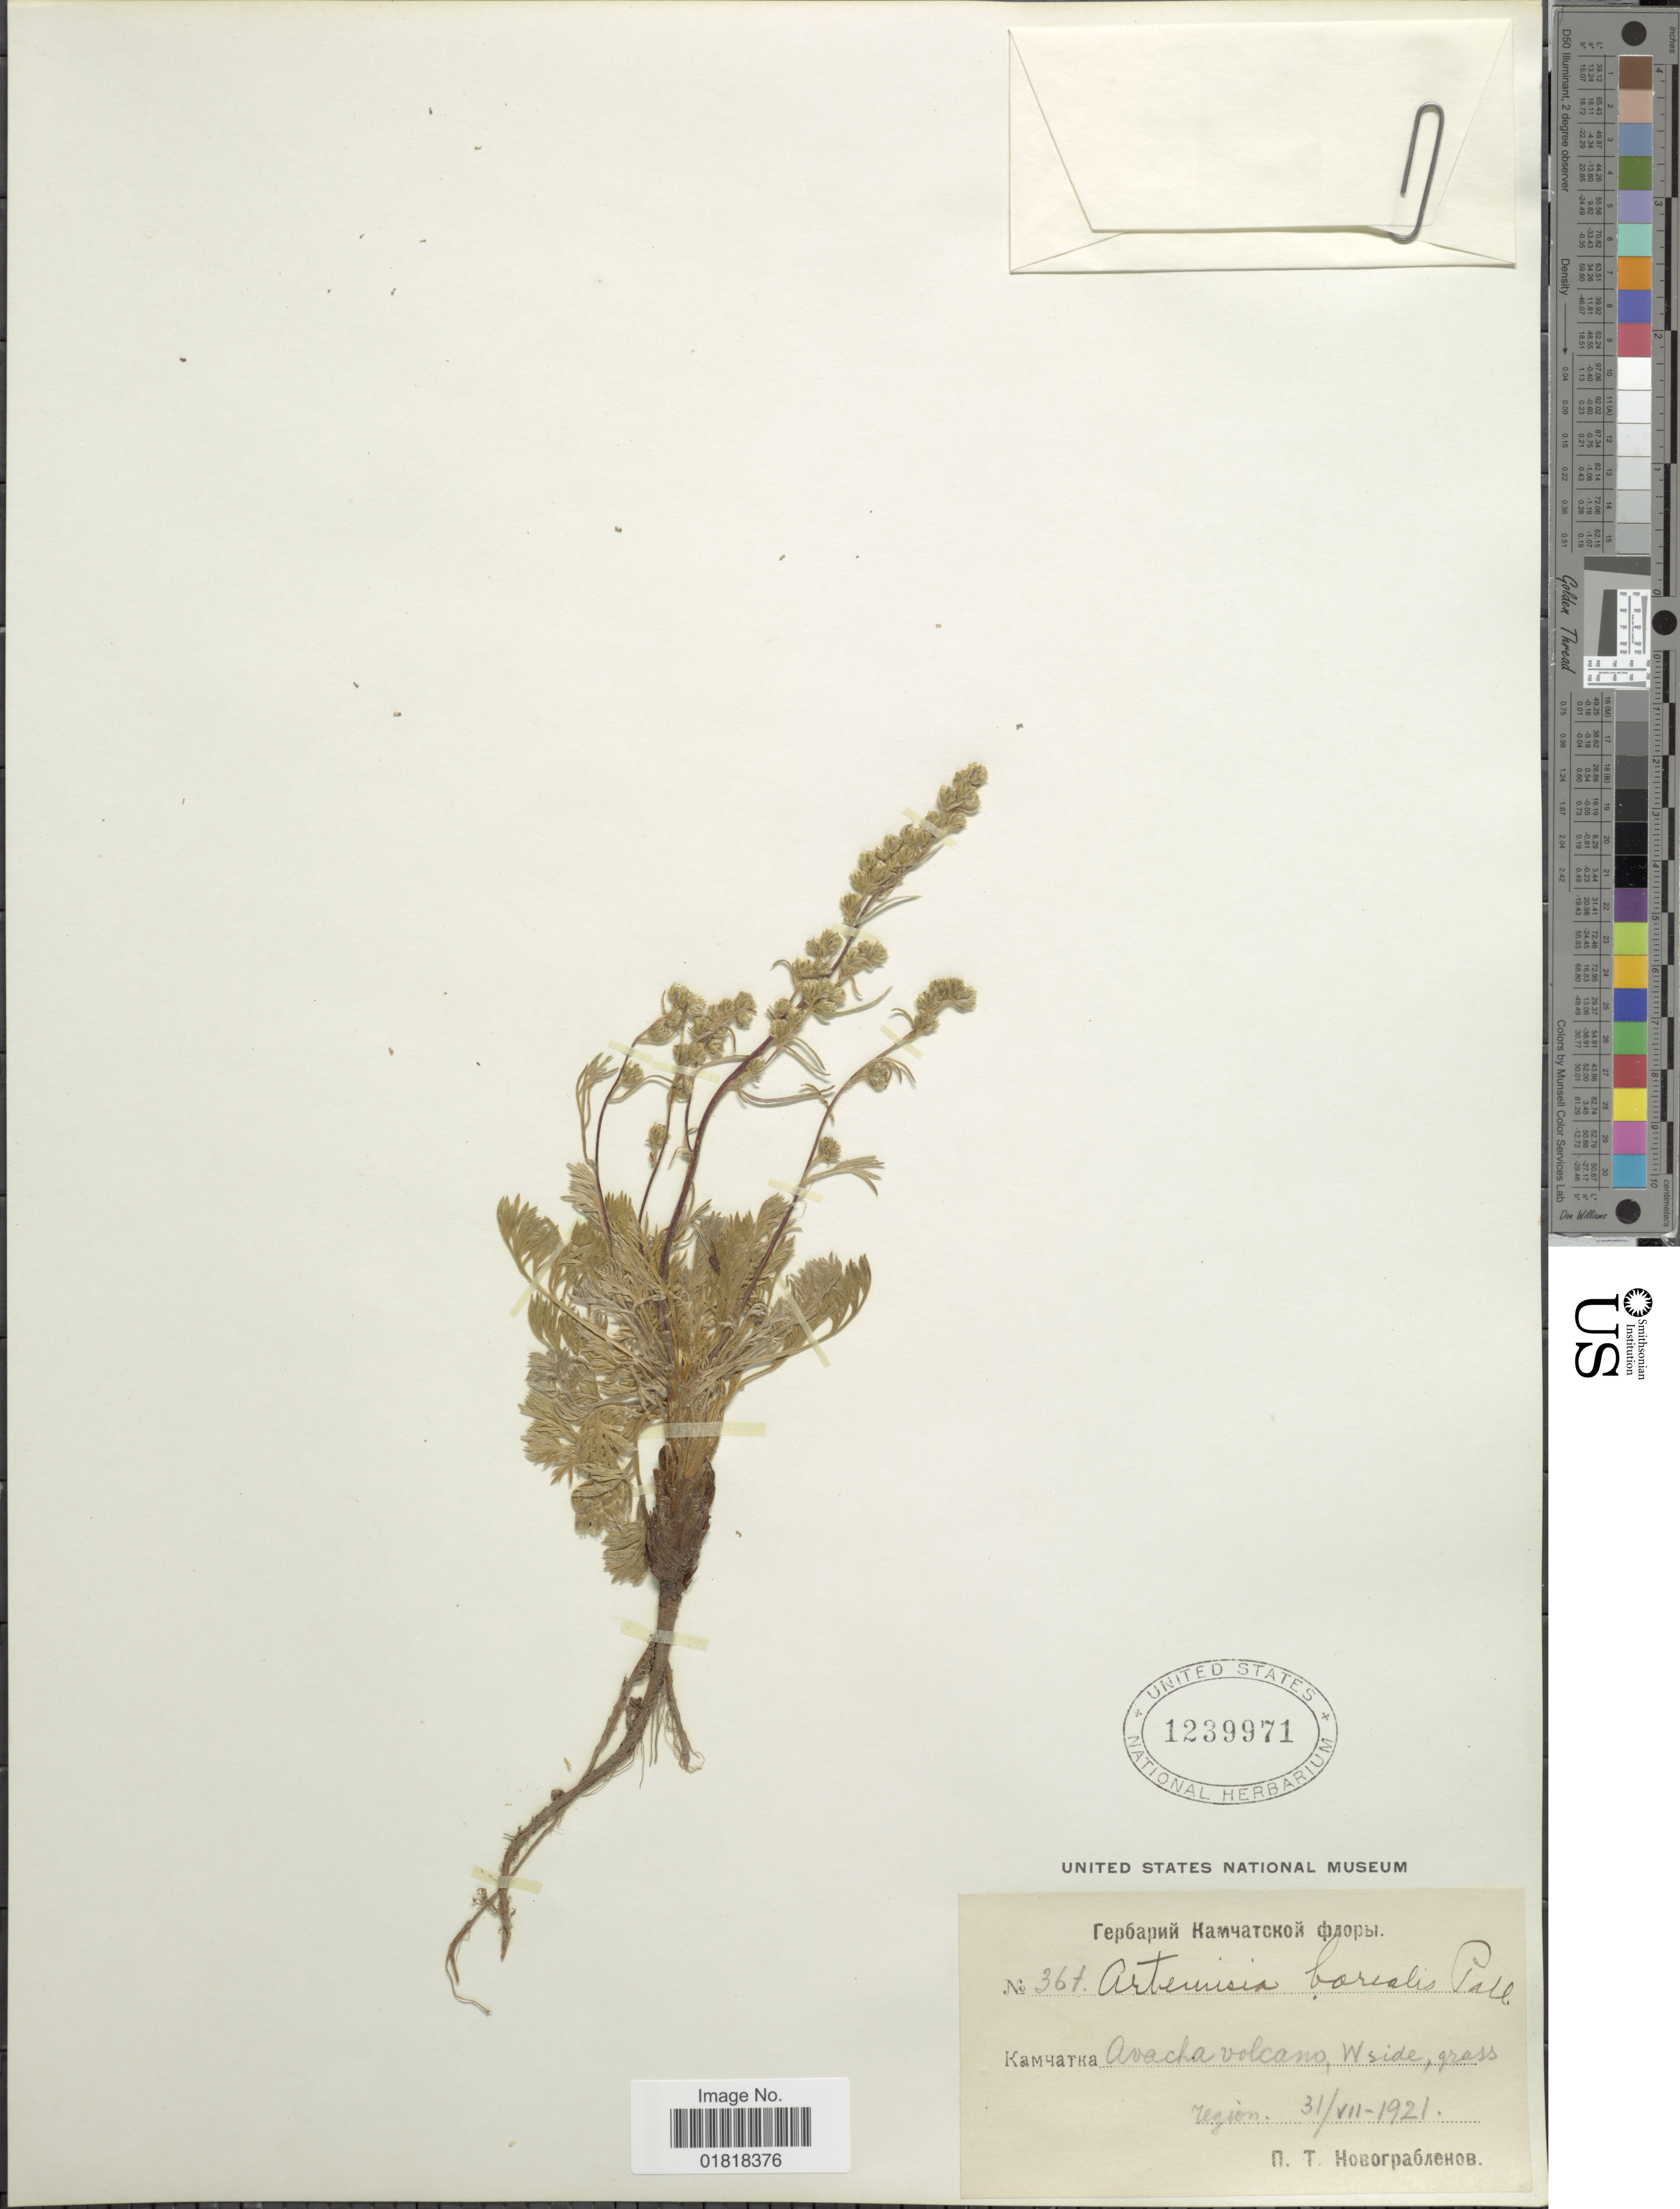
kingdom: Plantae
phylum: Tracheophyta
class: Magnoliopsida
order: Asterales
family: Asteraceae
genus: Artemisia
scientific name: Artemisia borealis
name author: Pall.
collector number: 367*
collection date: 1921-07-31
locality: Avacha volcano, W side, grass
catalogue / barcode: US 1239971